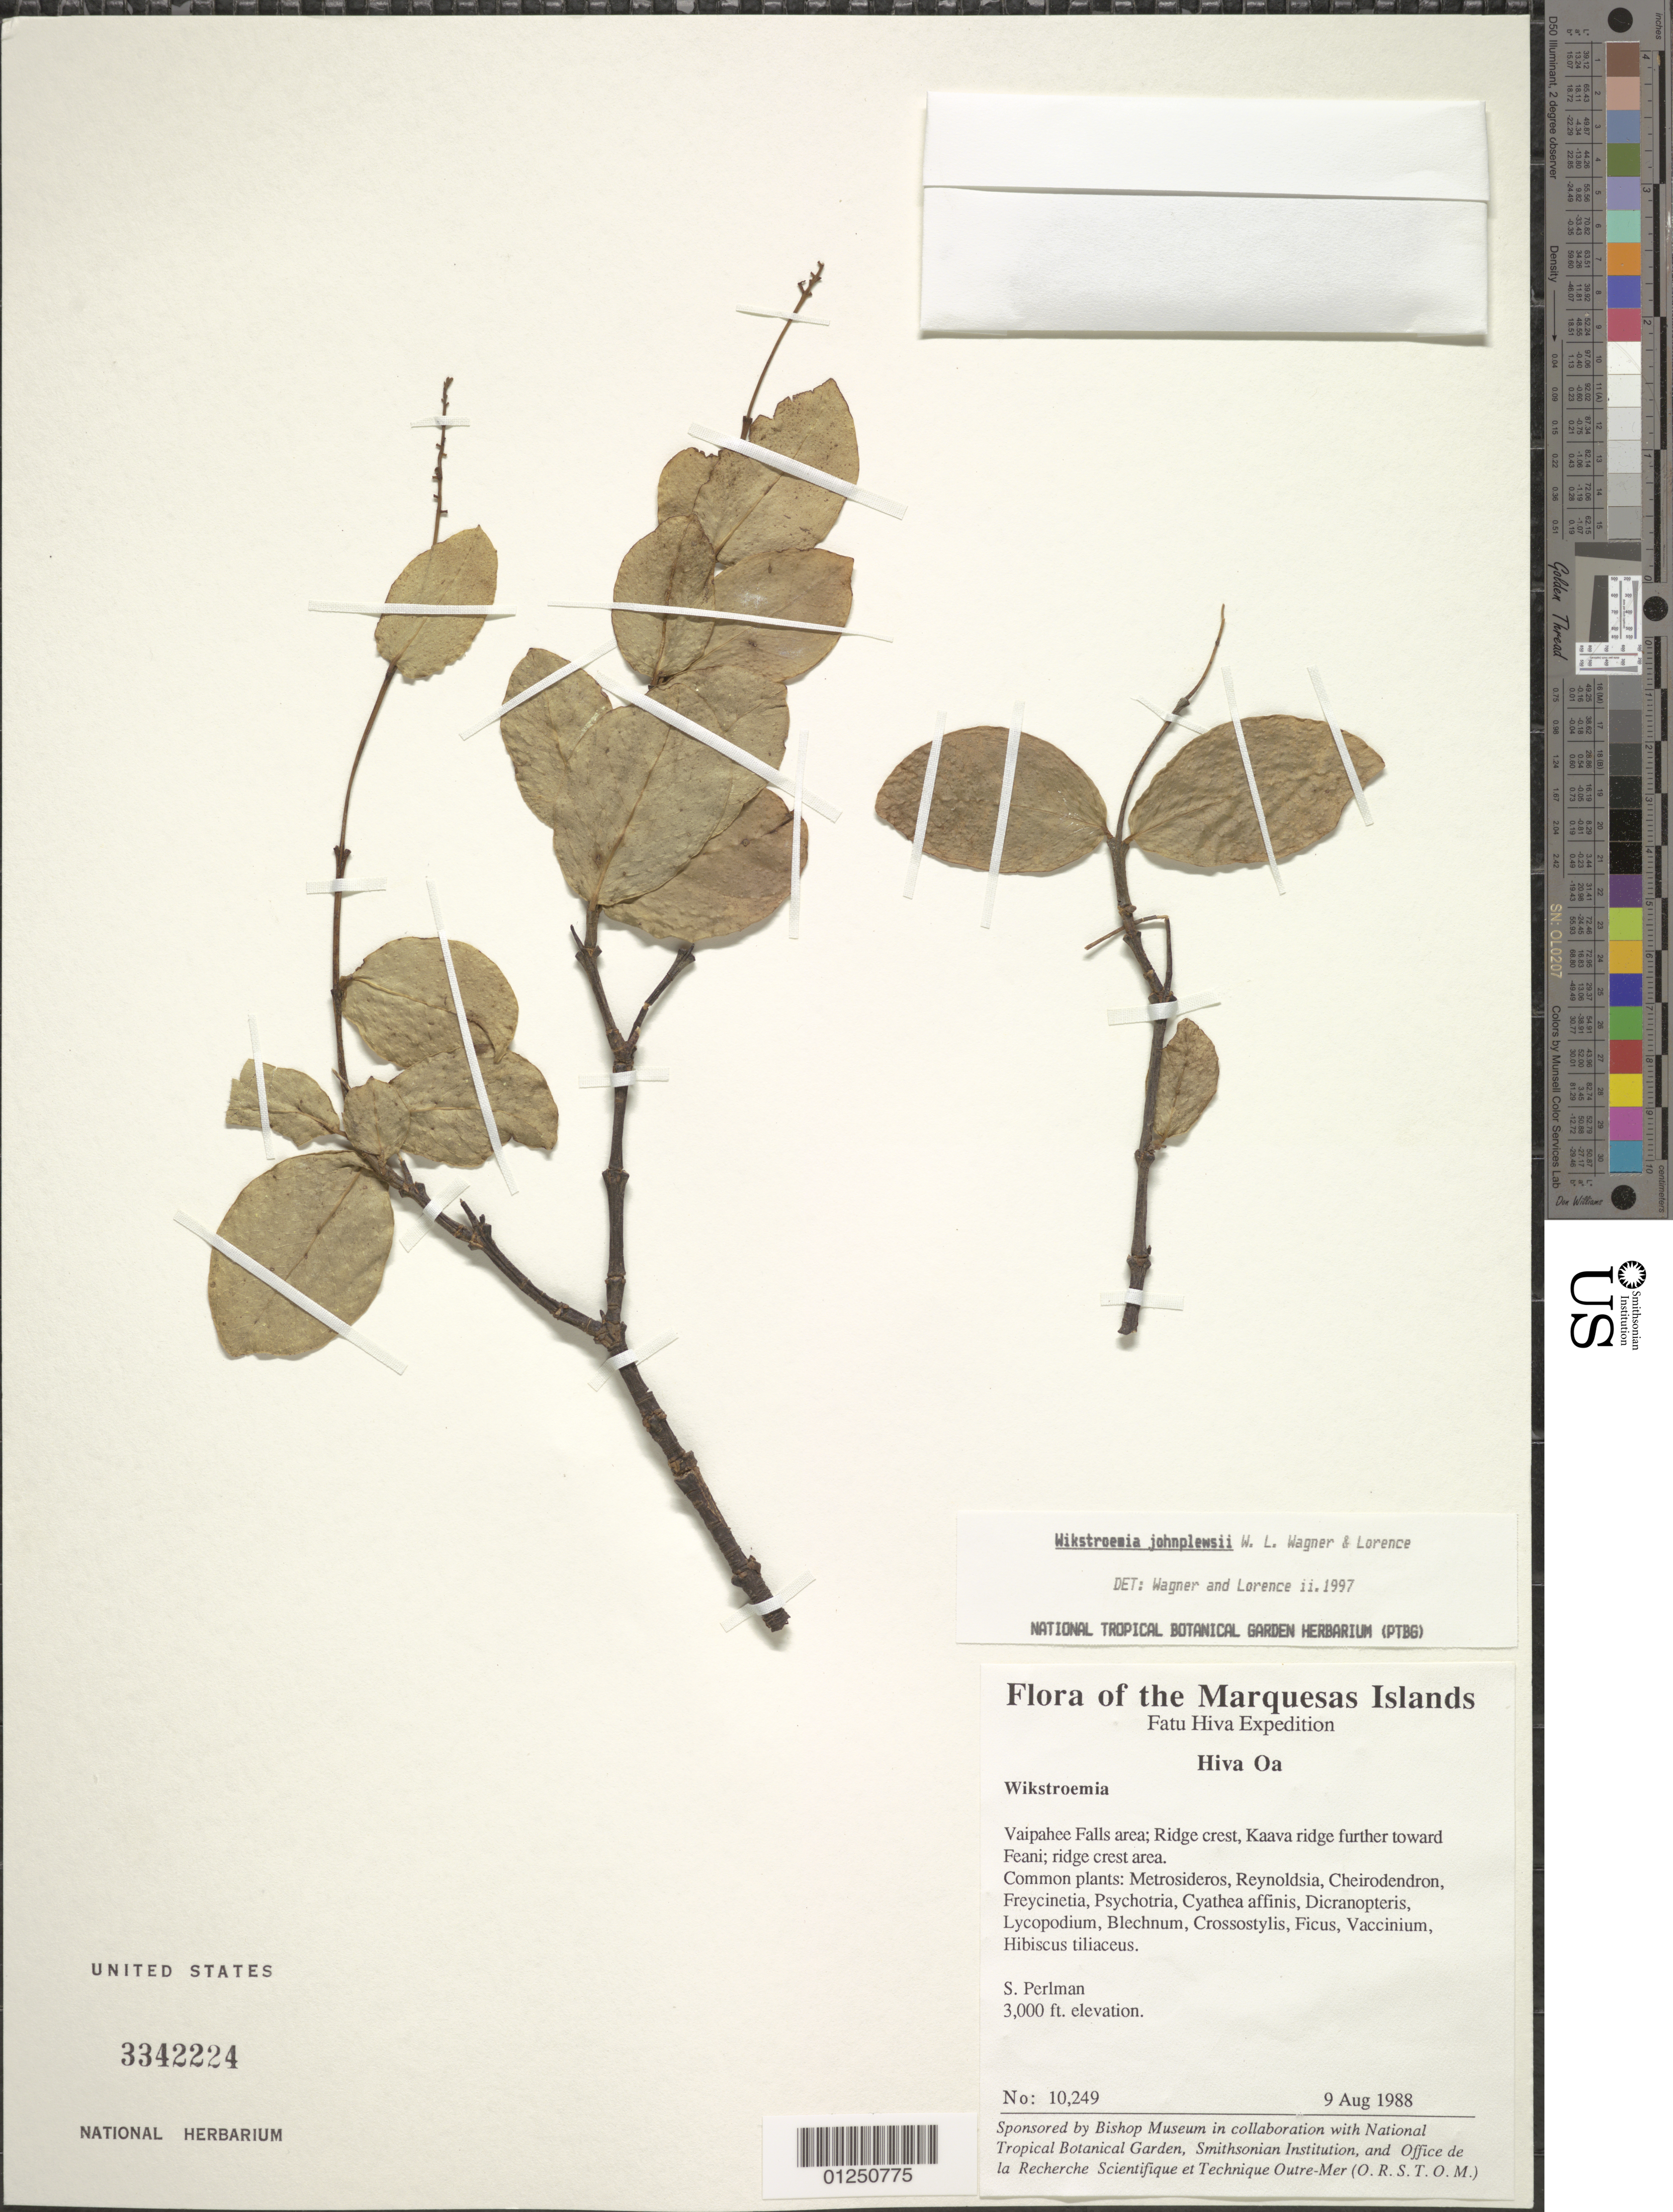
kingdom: Plantae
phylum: Tracheophyta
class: Magnoliopsida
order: Malvales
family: Thymelaeaceae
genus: Wikstroemia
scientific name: Wikstroemia johnplewsii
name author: W.L. Wagner & Lorence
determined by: Wagner, W. L.; Lorence, David H.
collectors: S. P. Perlman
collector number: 10249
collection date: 1988-08-09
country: French Polynesia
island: Hiva Oa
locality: Vaipahee Falls area; ridge crest, Kaava ridge further toward Feani, ridge crest area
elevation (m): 914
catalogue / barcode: US 3342224